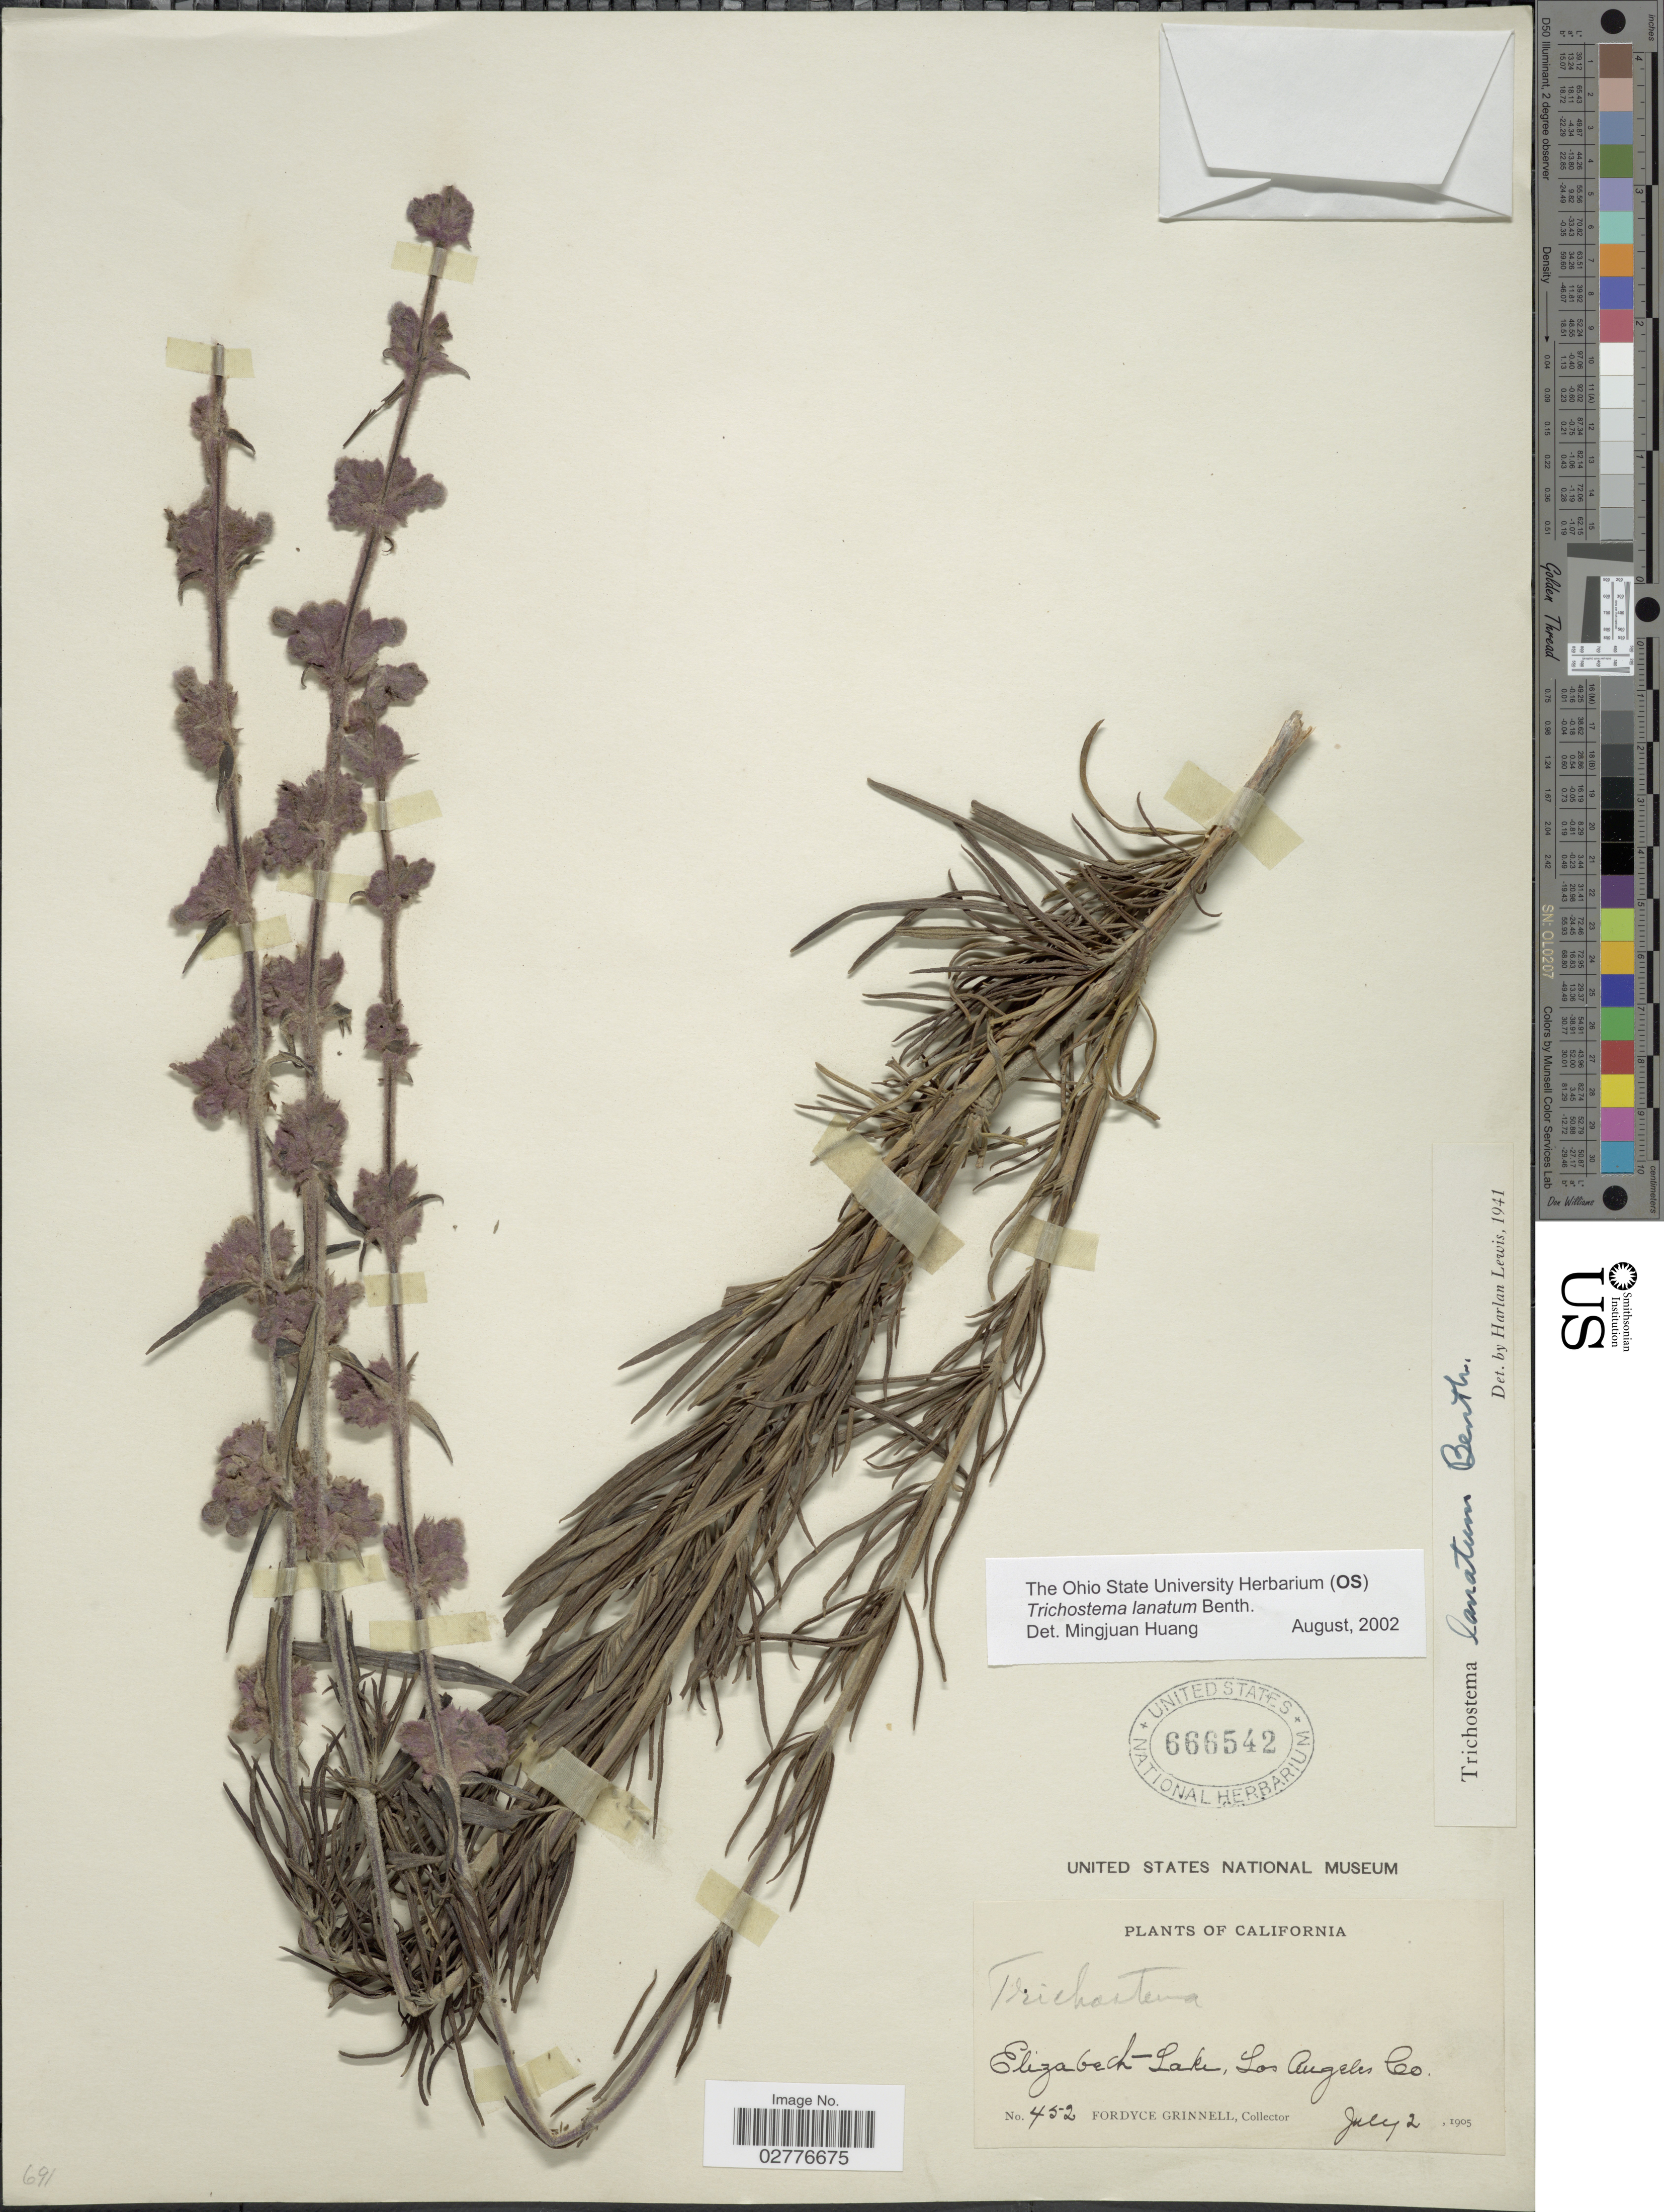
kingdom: Plantae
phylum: Tracheophyta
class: Magnoliopsida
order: Lamiales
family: Lamiaceae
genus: Trichostema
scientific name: Trichostema lanatum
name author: Benth.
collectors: F. Grinnell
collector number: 452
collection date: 1905-07-02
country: United States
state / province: California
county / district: Los Angeles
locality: Elizabeth Lake, Los Angeles Co.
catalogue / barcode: US 666542